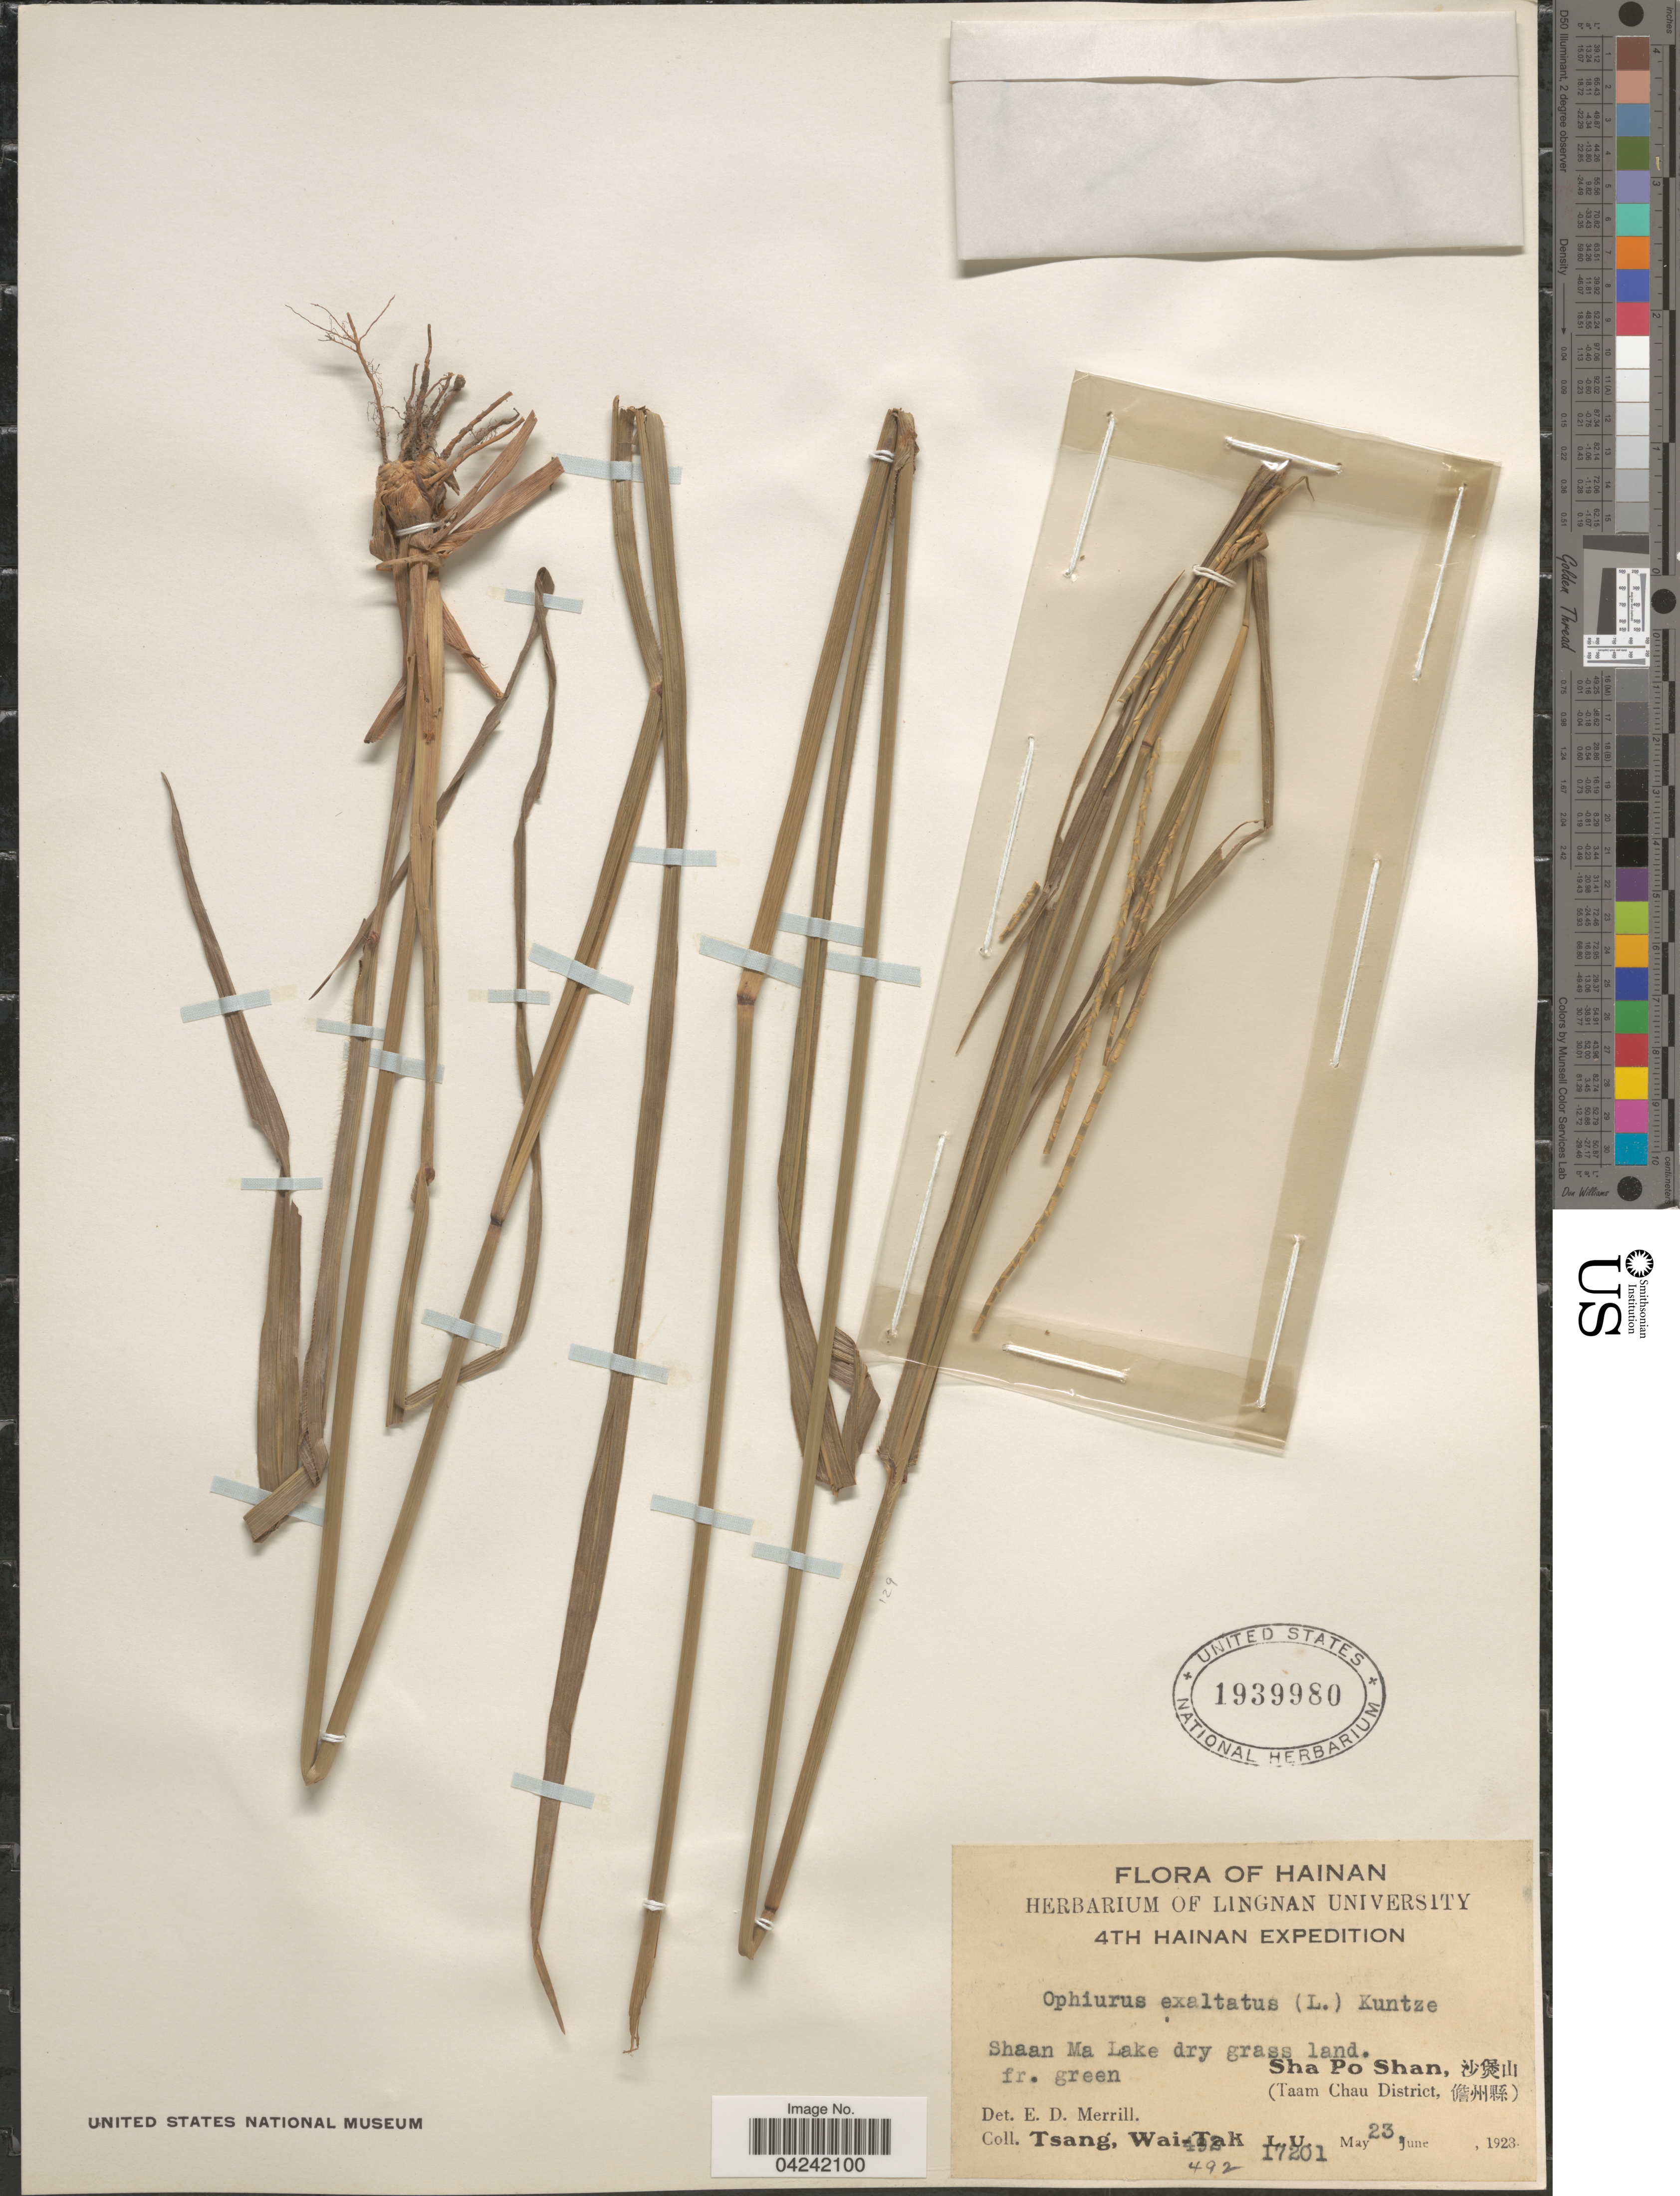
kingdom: Plantae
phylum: Tracheophyta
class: Liliopsida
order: Poales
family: Poaceae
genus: Ophiuros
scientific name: Ophiuros exaltatus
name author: (L.) Kuntze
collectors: W. T. Tsang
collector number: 492 L.U. 17201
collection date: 1923-05-23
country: China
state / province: Hainan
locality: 4th Hainan Expedition. Shaan Ma Lake dry grass land. Sha Po Shan, X. (Taam Chau District, X).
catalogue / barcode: US 1939980